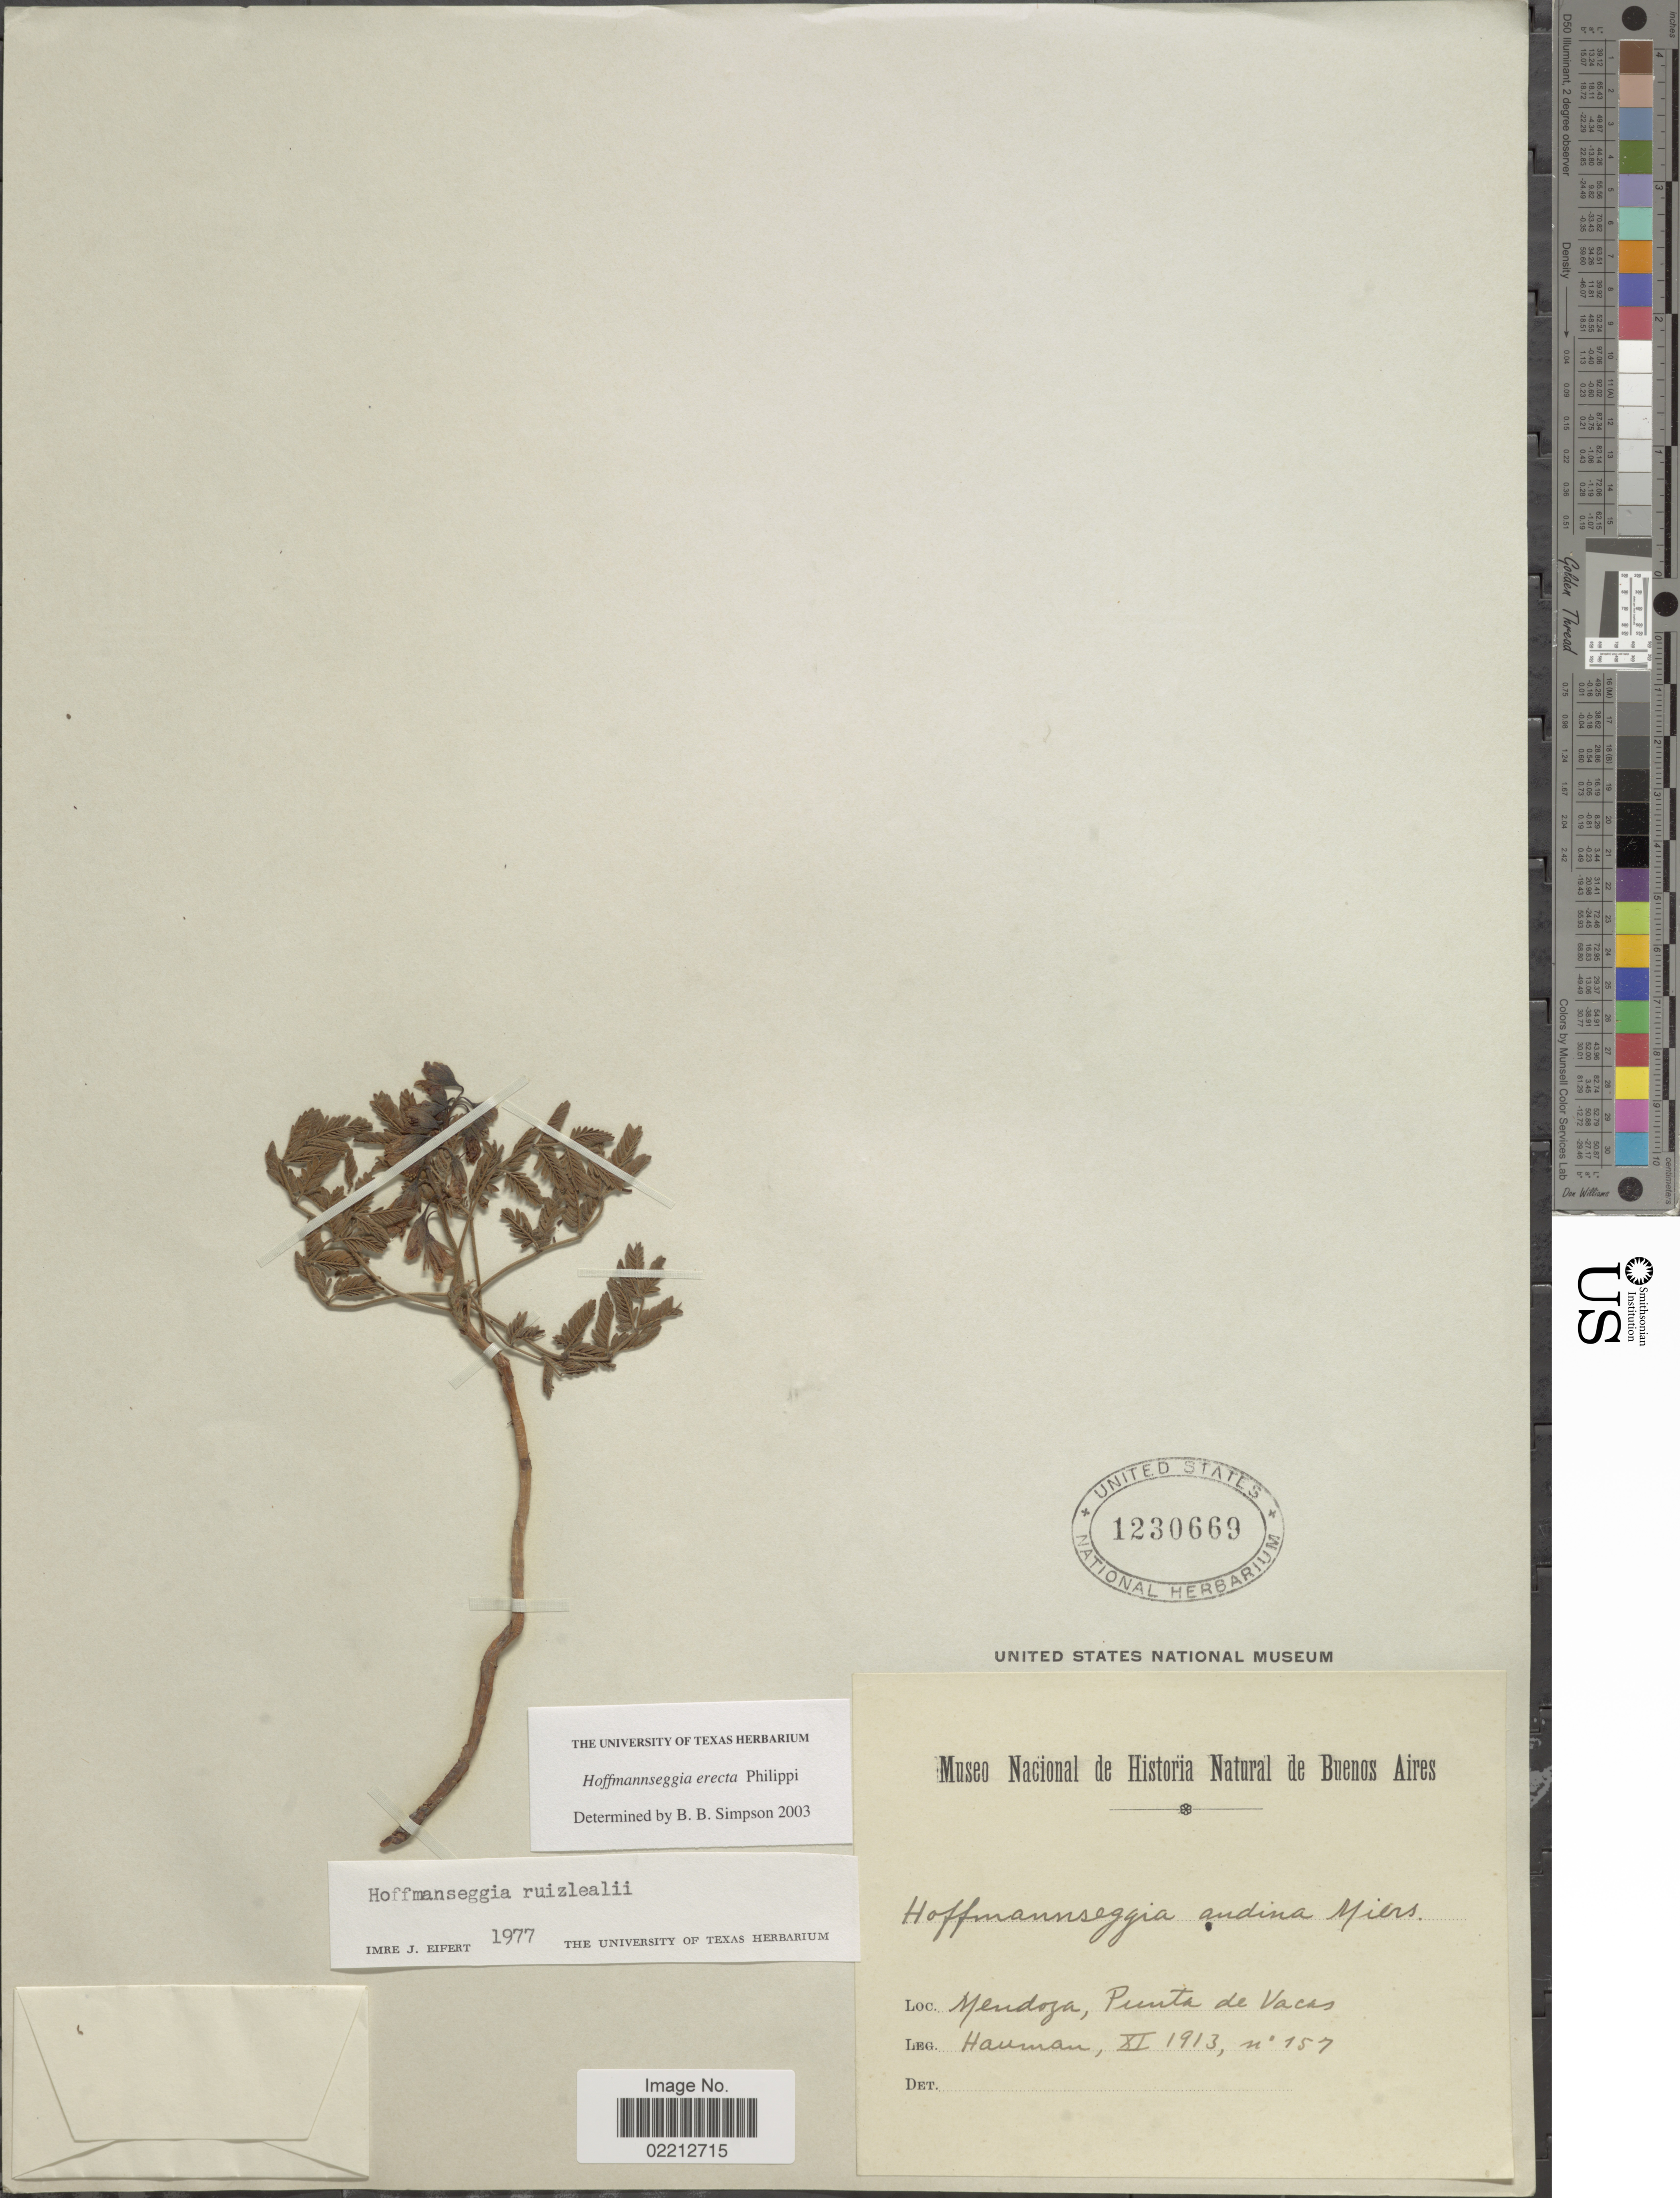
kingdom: Plantae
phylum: Tracheophyta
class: Magnoliopsida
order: Fabales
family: Fabaceae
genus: Hoffmannseggia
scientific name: Hoffmannseggia erecta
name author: Phil.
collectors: Hauman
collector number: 157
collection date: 1913-11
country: Argentina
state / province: Mendoza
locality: Punta de Vacas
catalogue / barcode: US 1230669